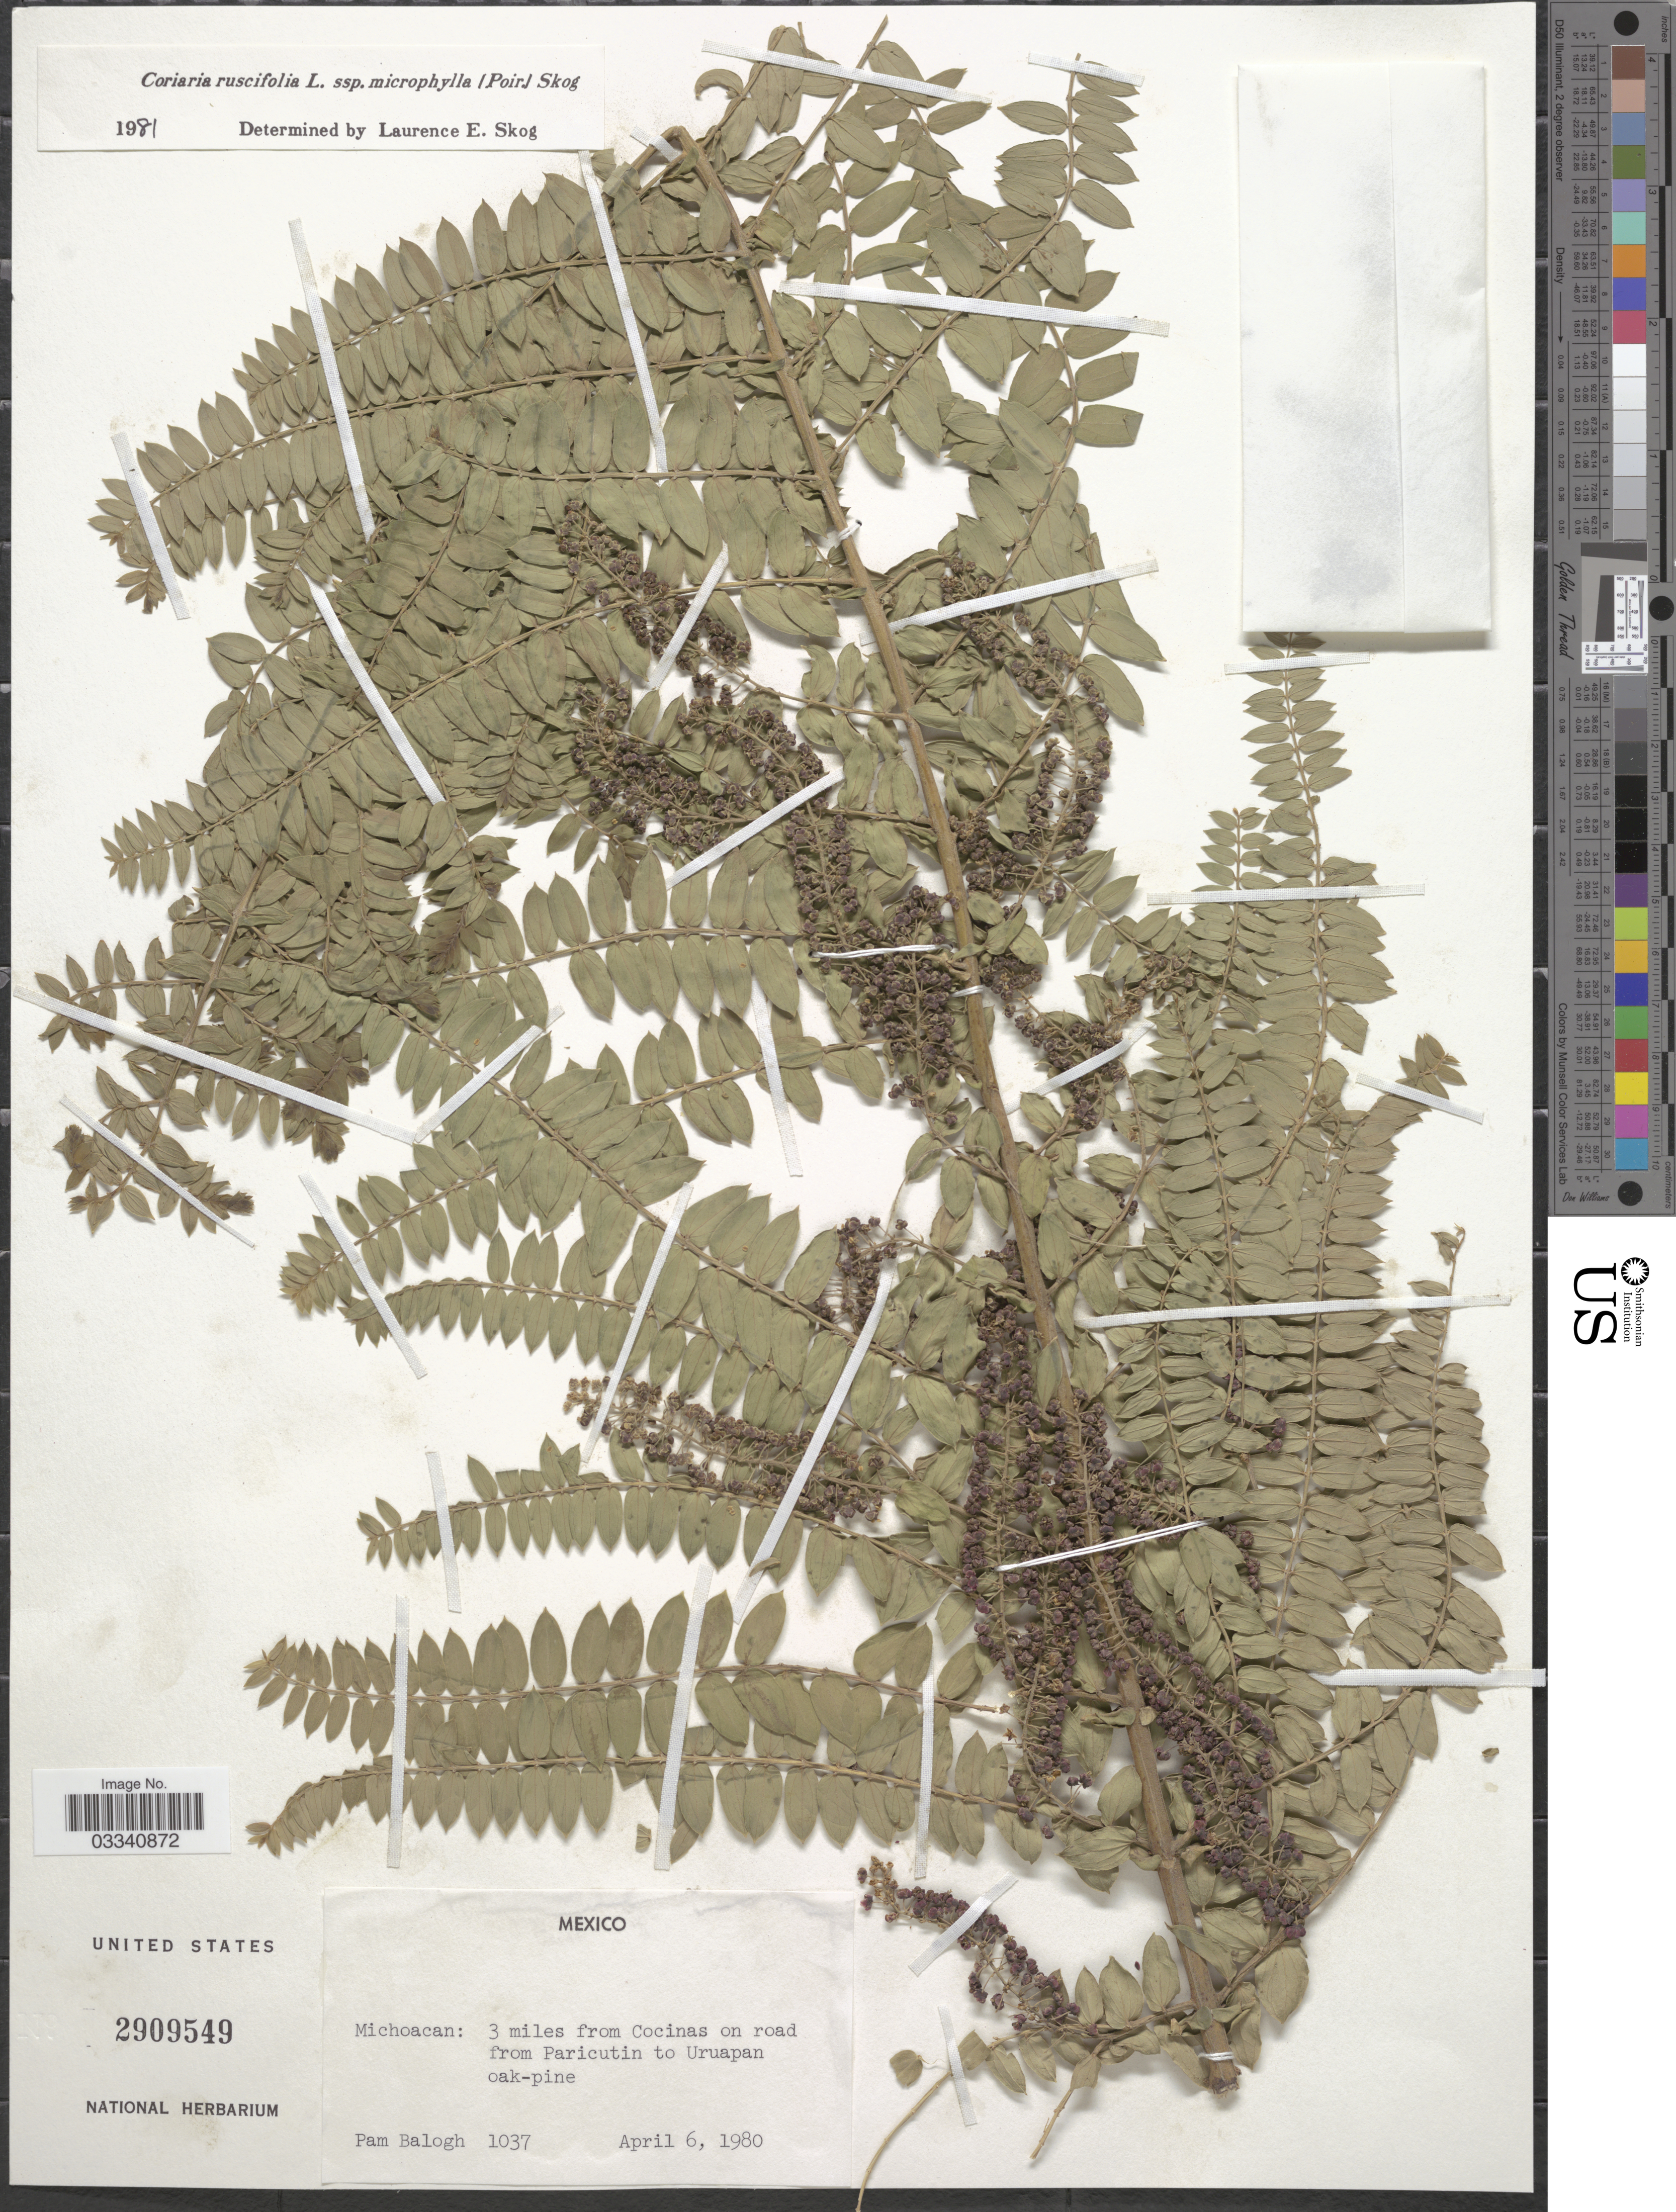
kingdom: Plantae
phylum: Tracheophyta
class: Magnoliopsida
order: Cucurbitales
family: Coriariaceae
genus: Coriaria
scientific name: Coriaria ruscifolia subsp. microphylla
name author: (Poir.) L.E. Skog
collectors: P. Balogh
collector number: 1037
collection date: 1980-04-06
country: Mexico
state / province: Michoacán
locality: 3 miles from Cocinas on road from Paricutin to Uruapan.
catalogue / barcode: US 2909549